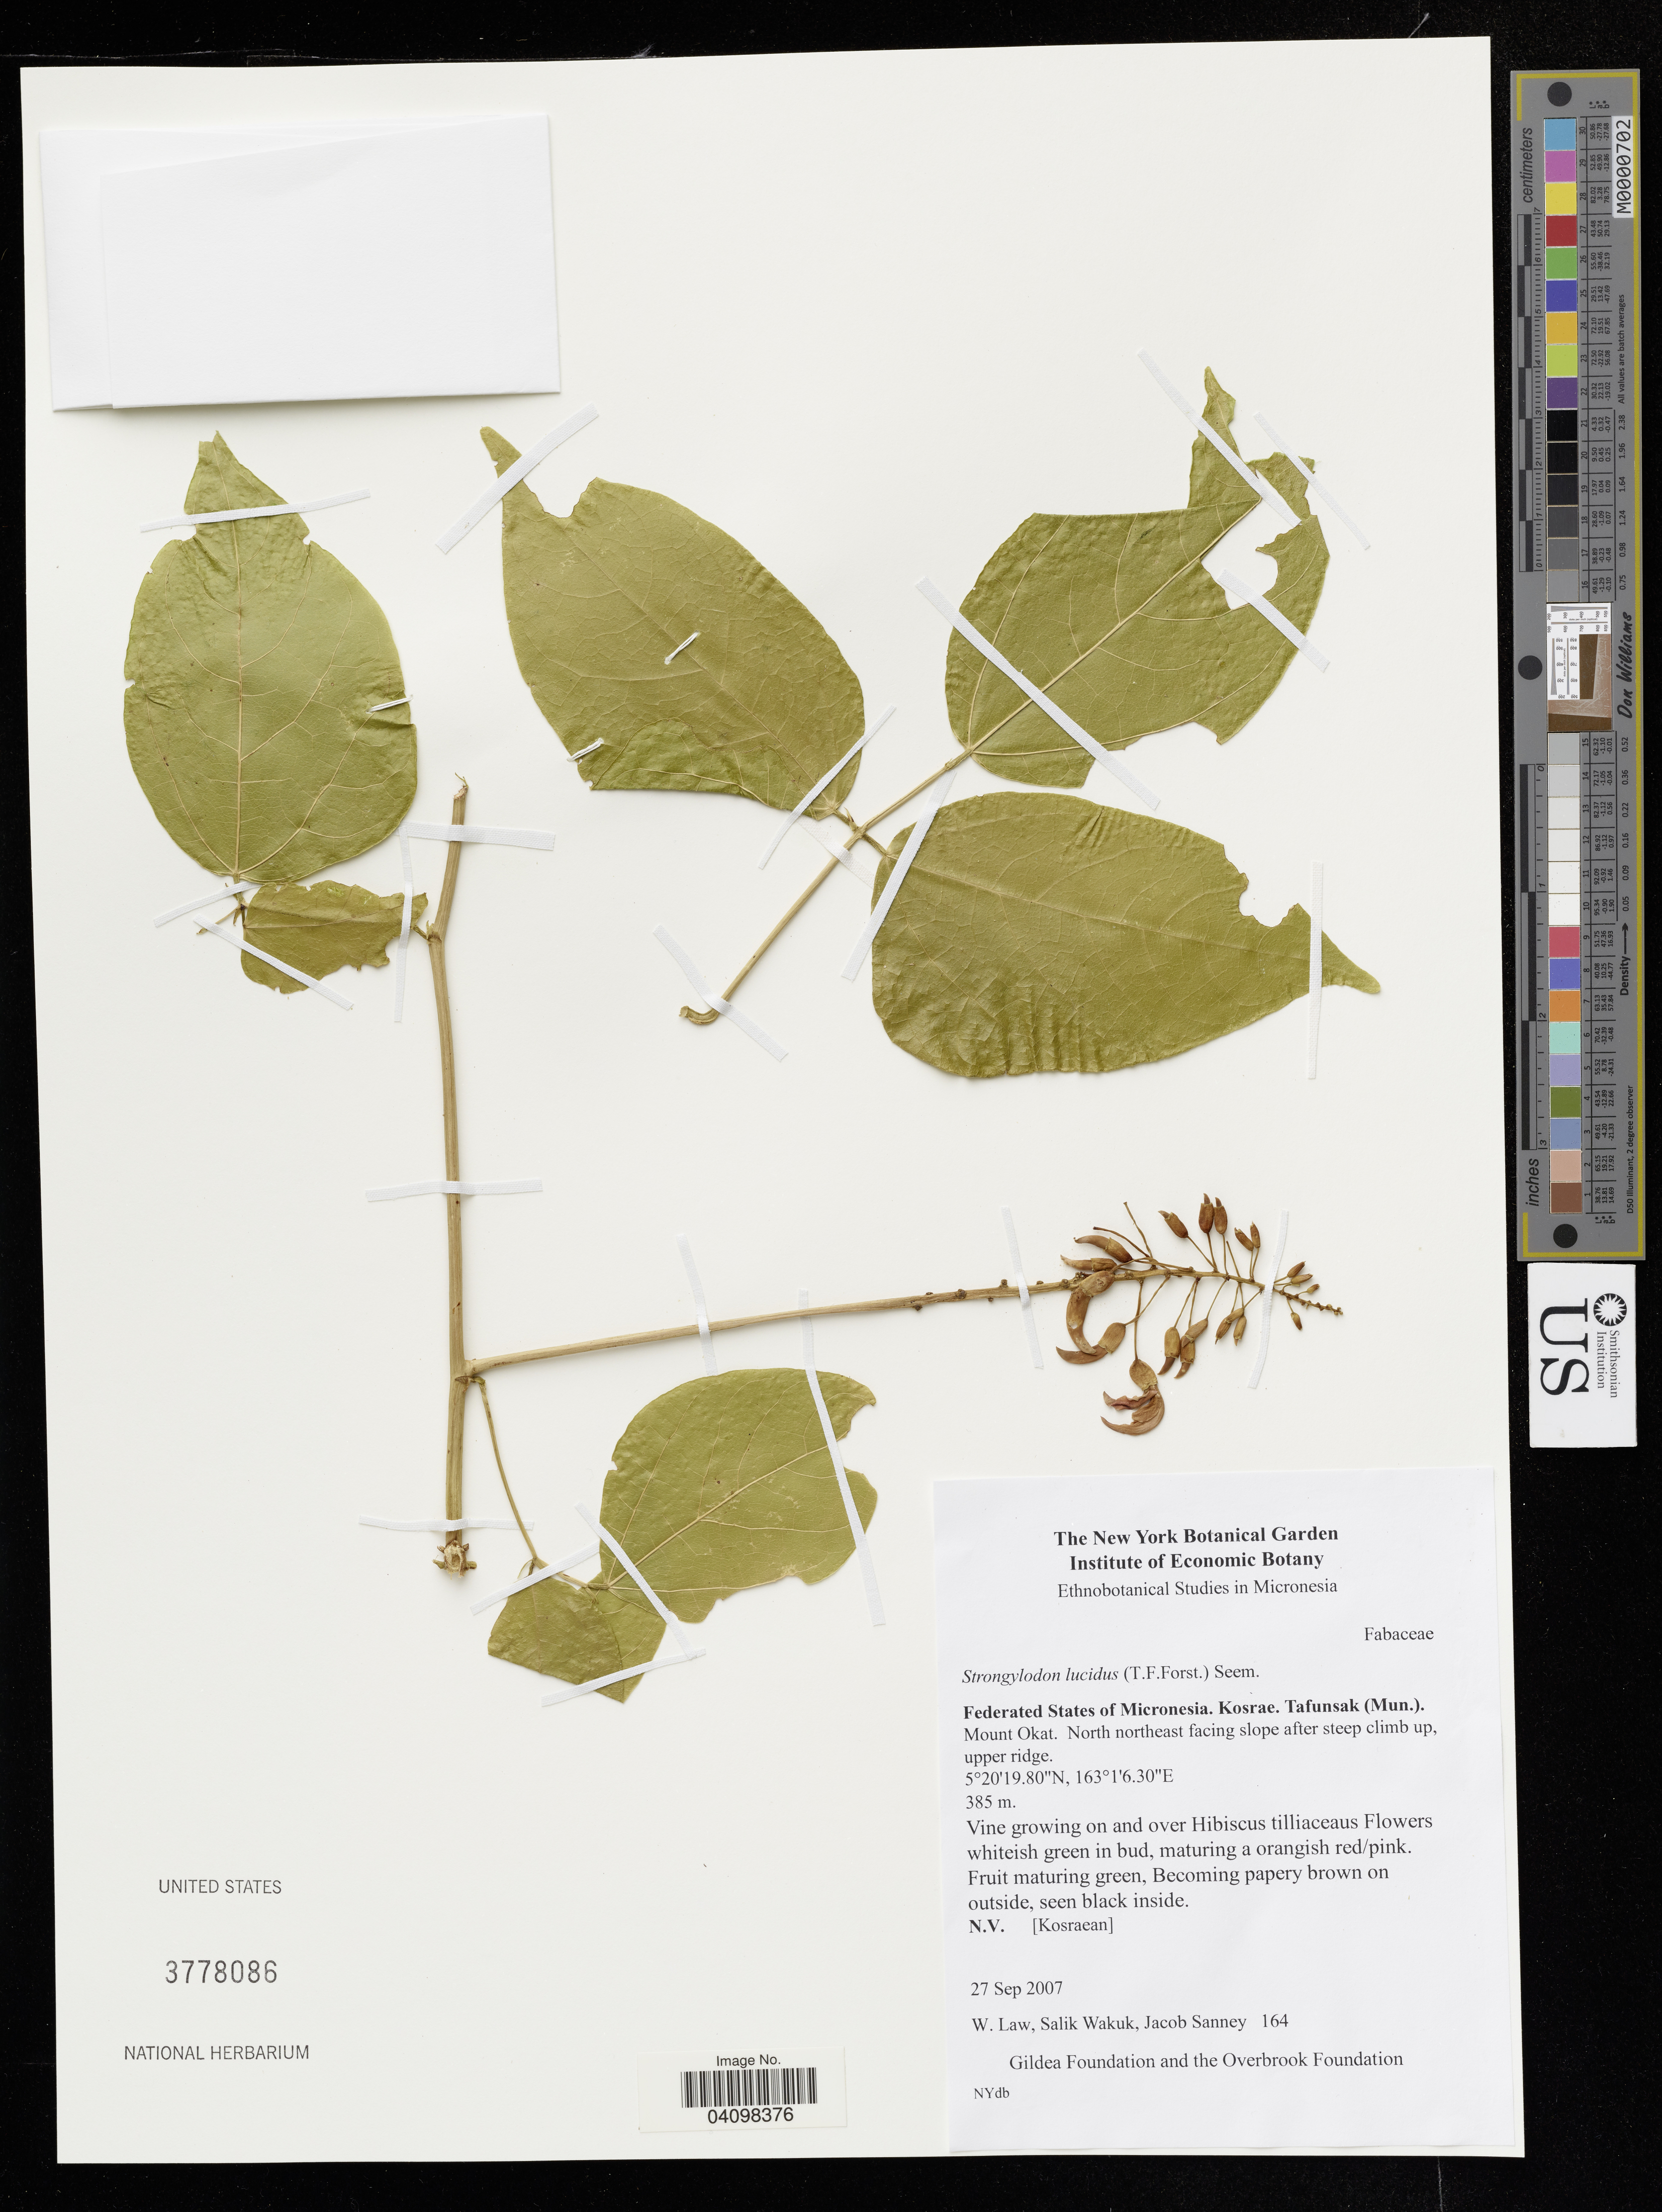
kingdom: Plantae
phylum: Tracheophyta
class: Magnoliopsida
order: Fabales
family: Fabaceae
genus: Strongylodon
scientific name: Strongylodon lucidus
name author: (G. Forst.) Seem.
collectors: W. Law & S. Wakuk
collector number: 164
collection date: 2007-09-27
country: Micronesia, Federated States of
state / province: Kosrae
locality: Mount Okat. North northeast facing slope after steep climb up, upper ridge.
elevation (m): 385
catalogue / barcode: US 3778086